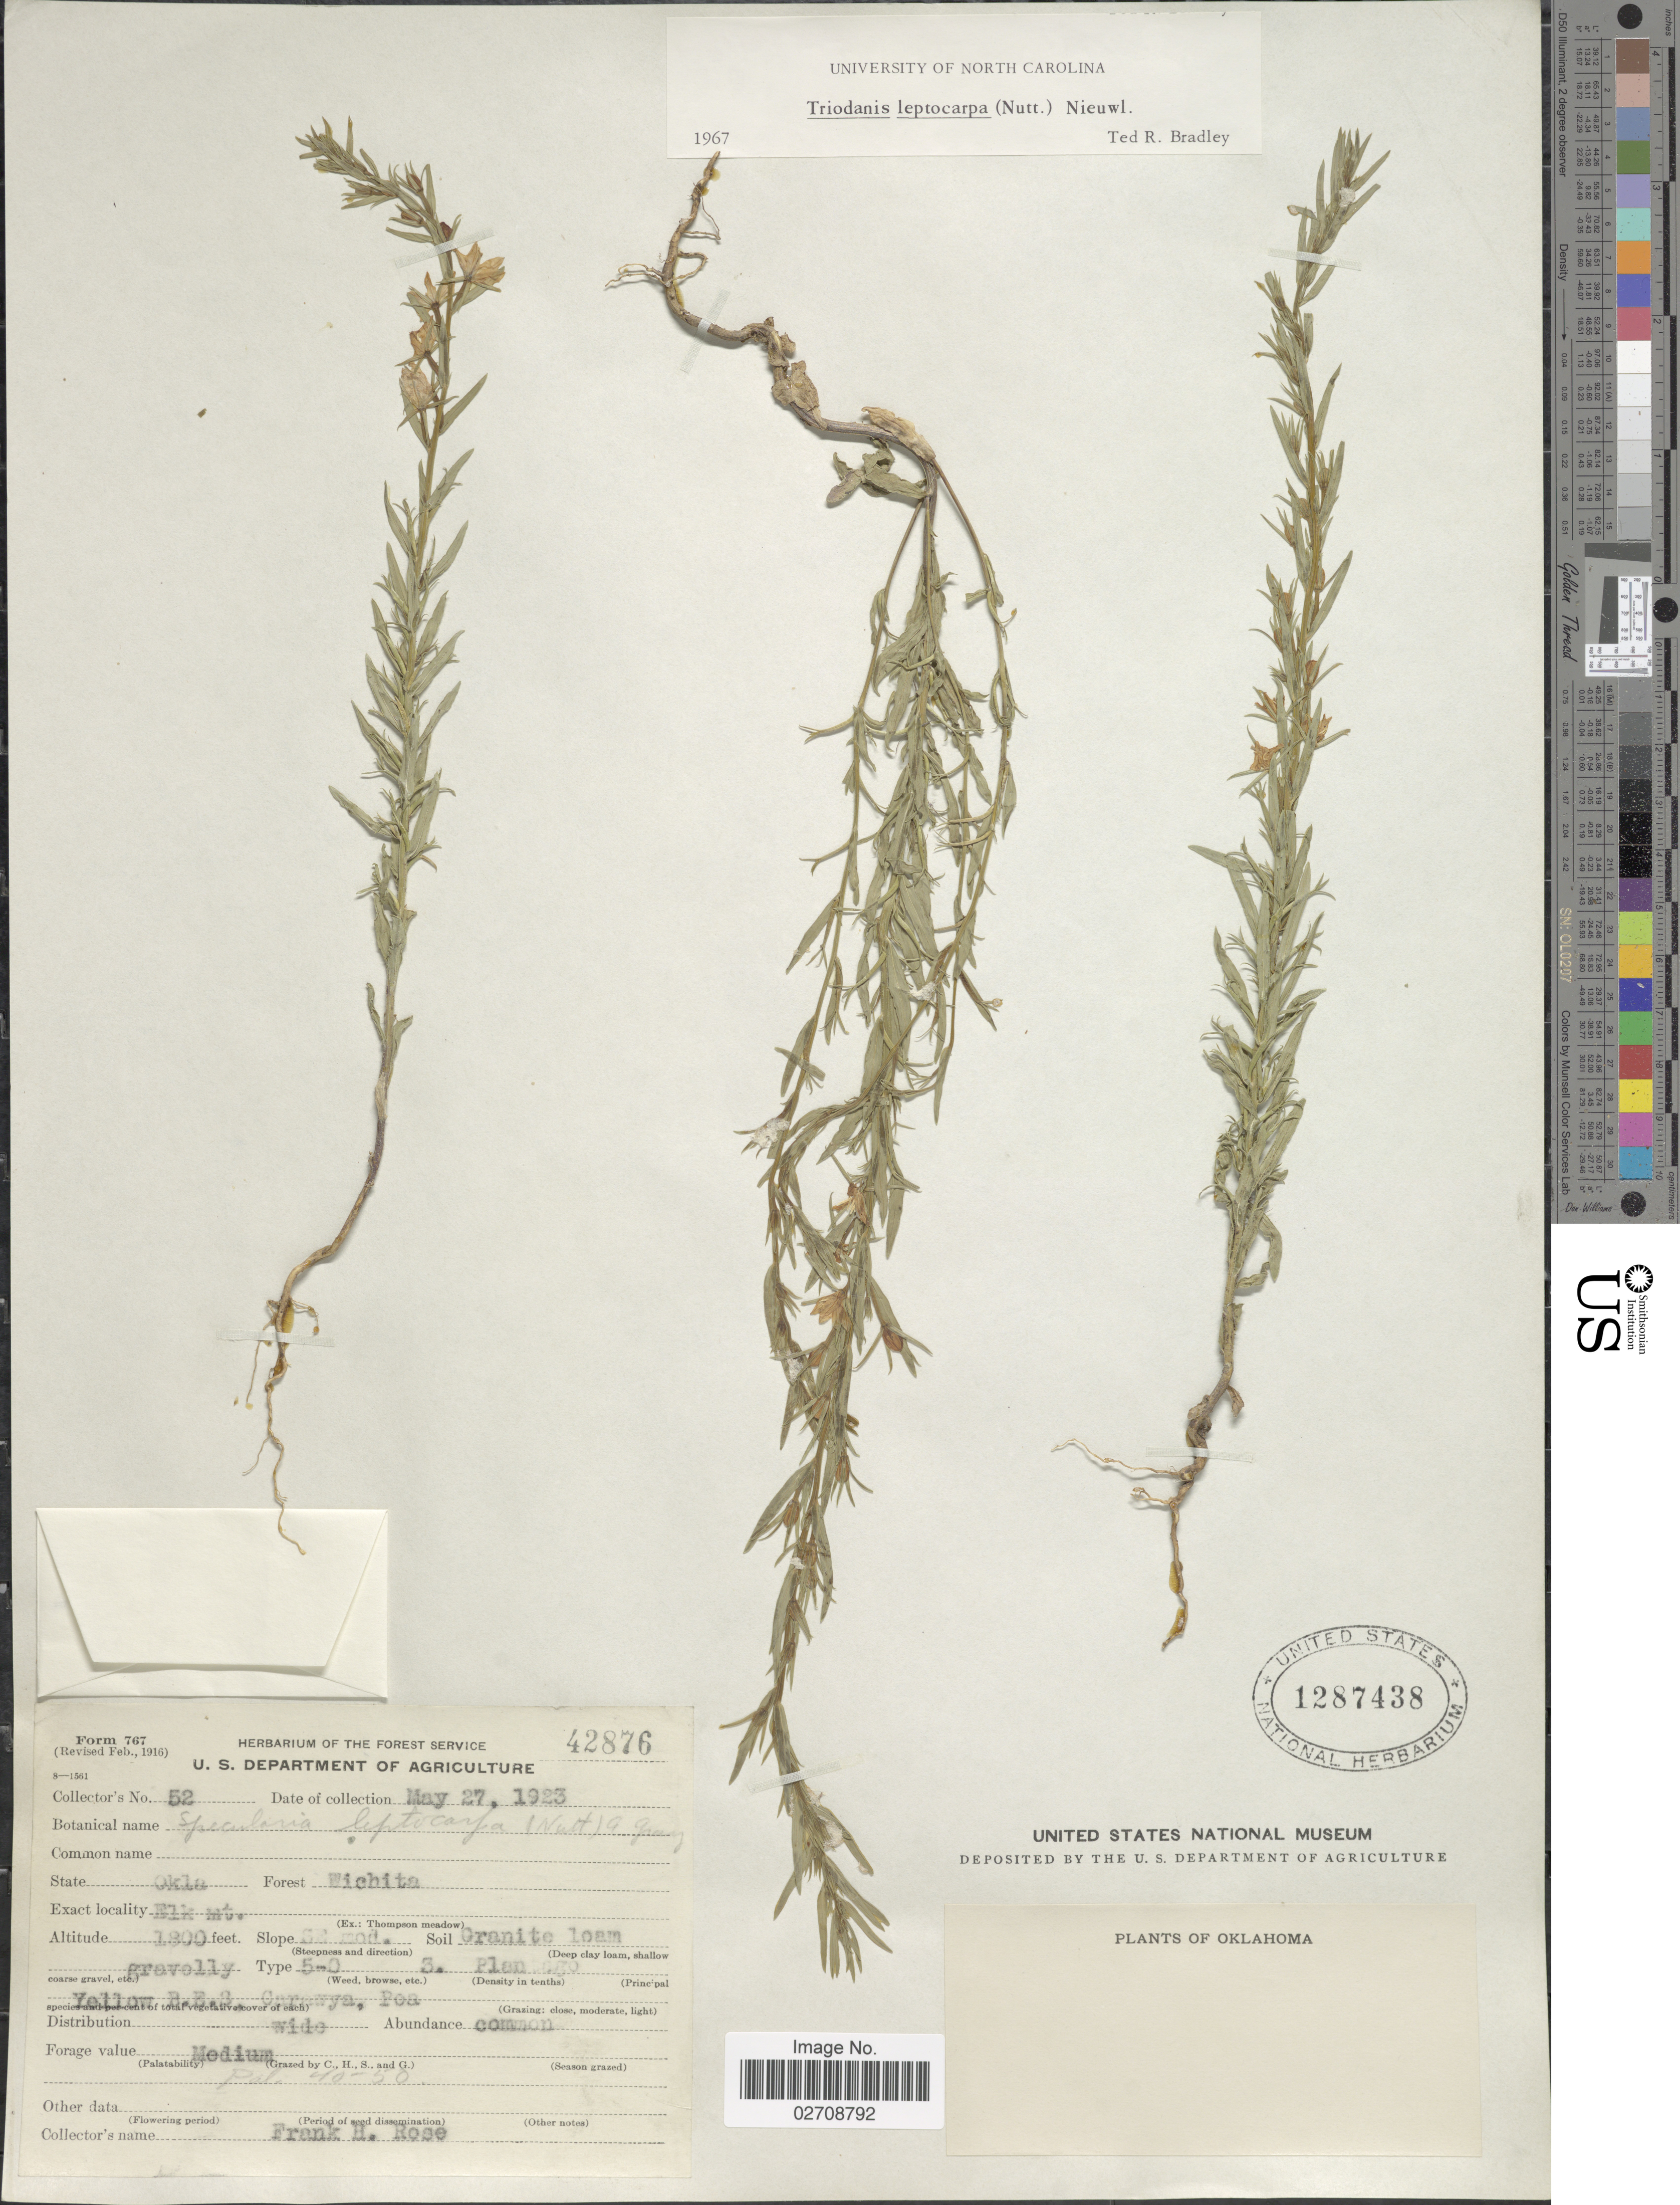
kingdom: Plantae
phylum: Tracheophyta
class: Magnoliopsida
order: Asterales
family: Campanulaceae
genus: Triodanis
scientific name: Triodanis leptocarpa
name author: Nieuwl.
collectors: F. H. Rose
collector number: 52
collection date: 1923-05-27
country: United States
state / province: Oklahoma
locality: Wichita, Elk Mt.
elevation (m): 549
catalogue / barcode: US 1287438